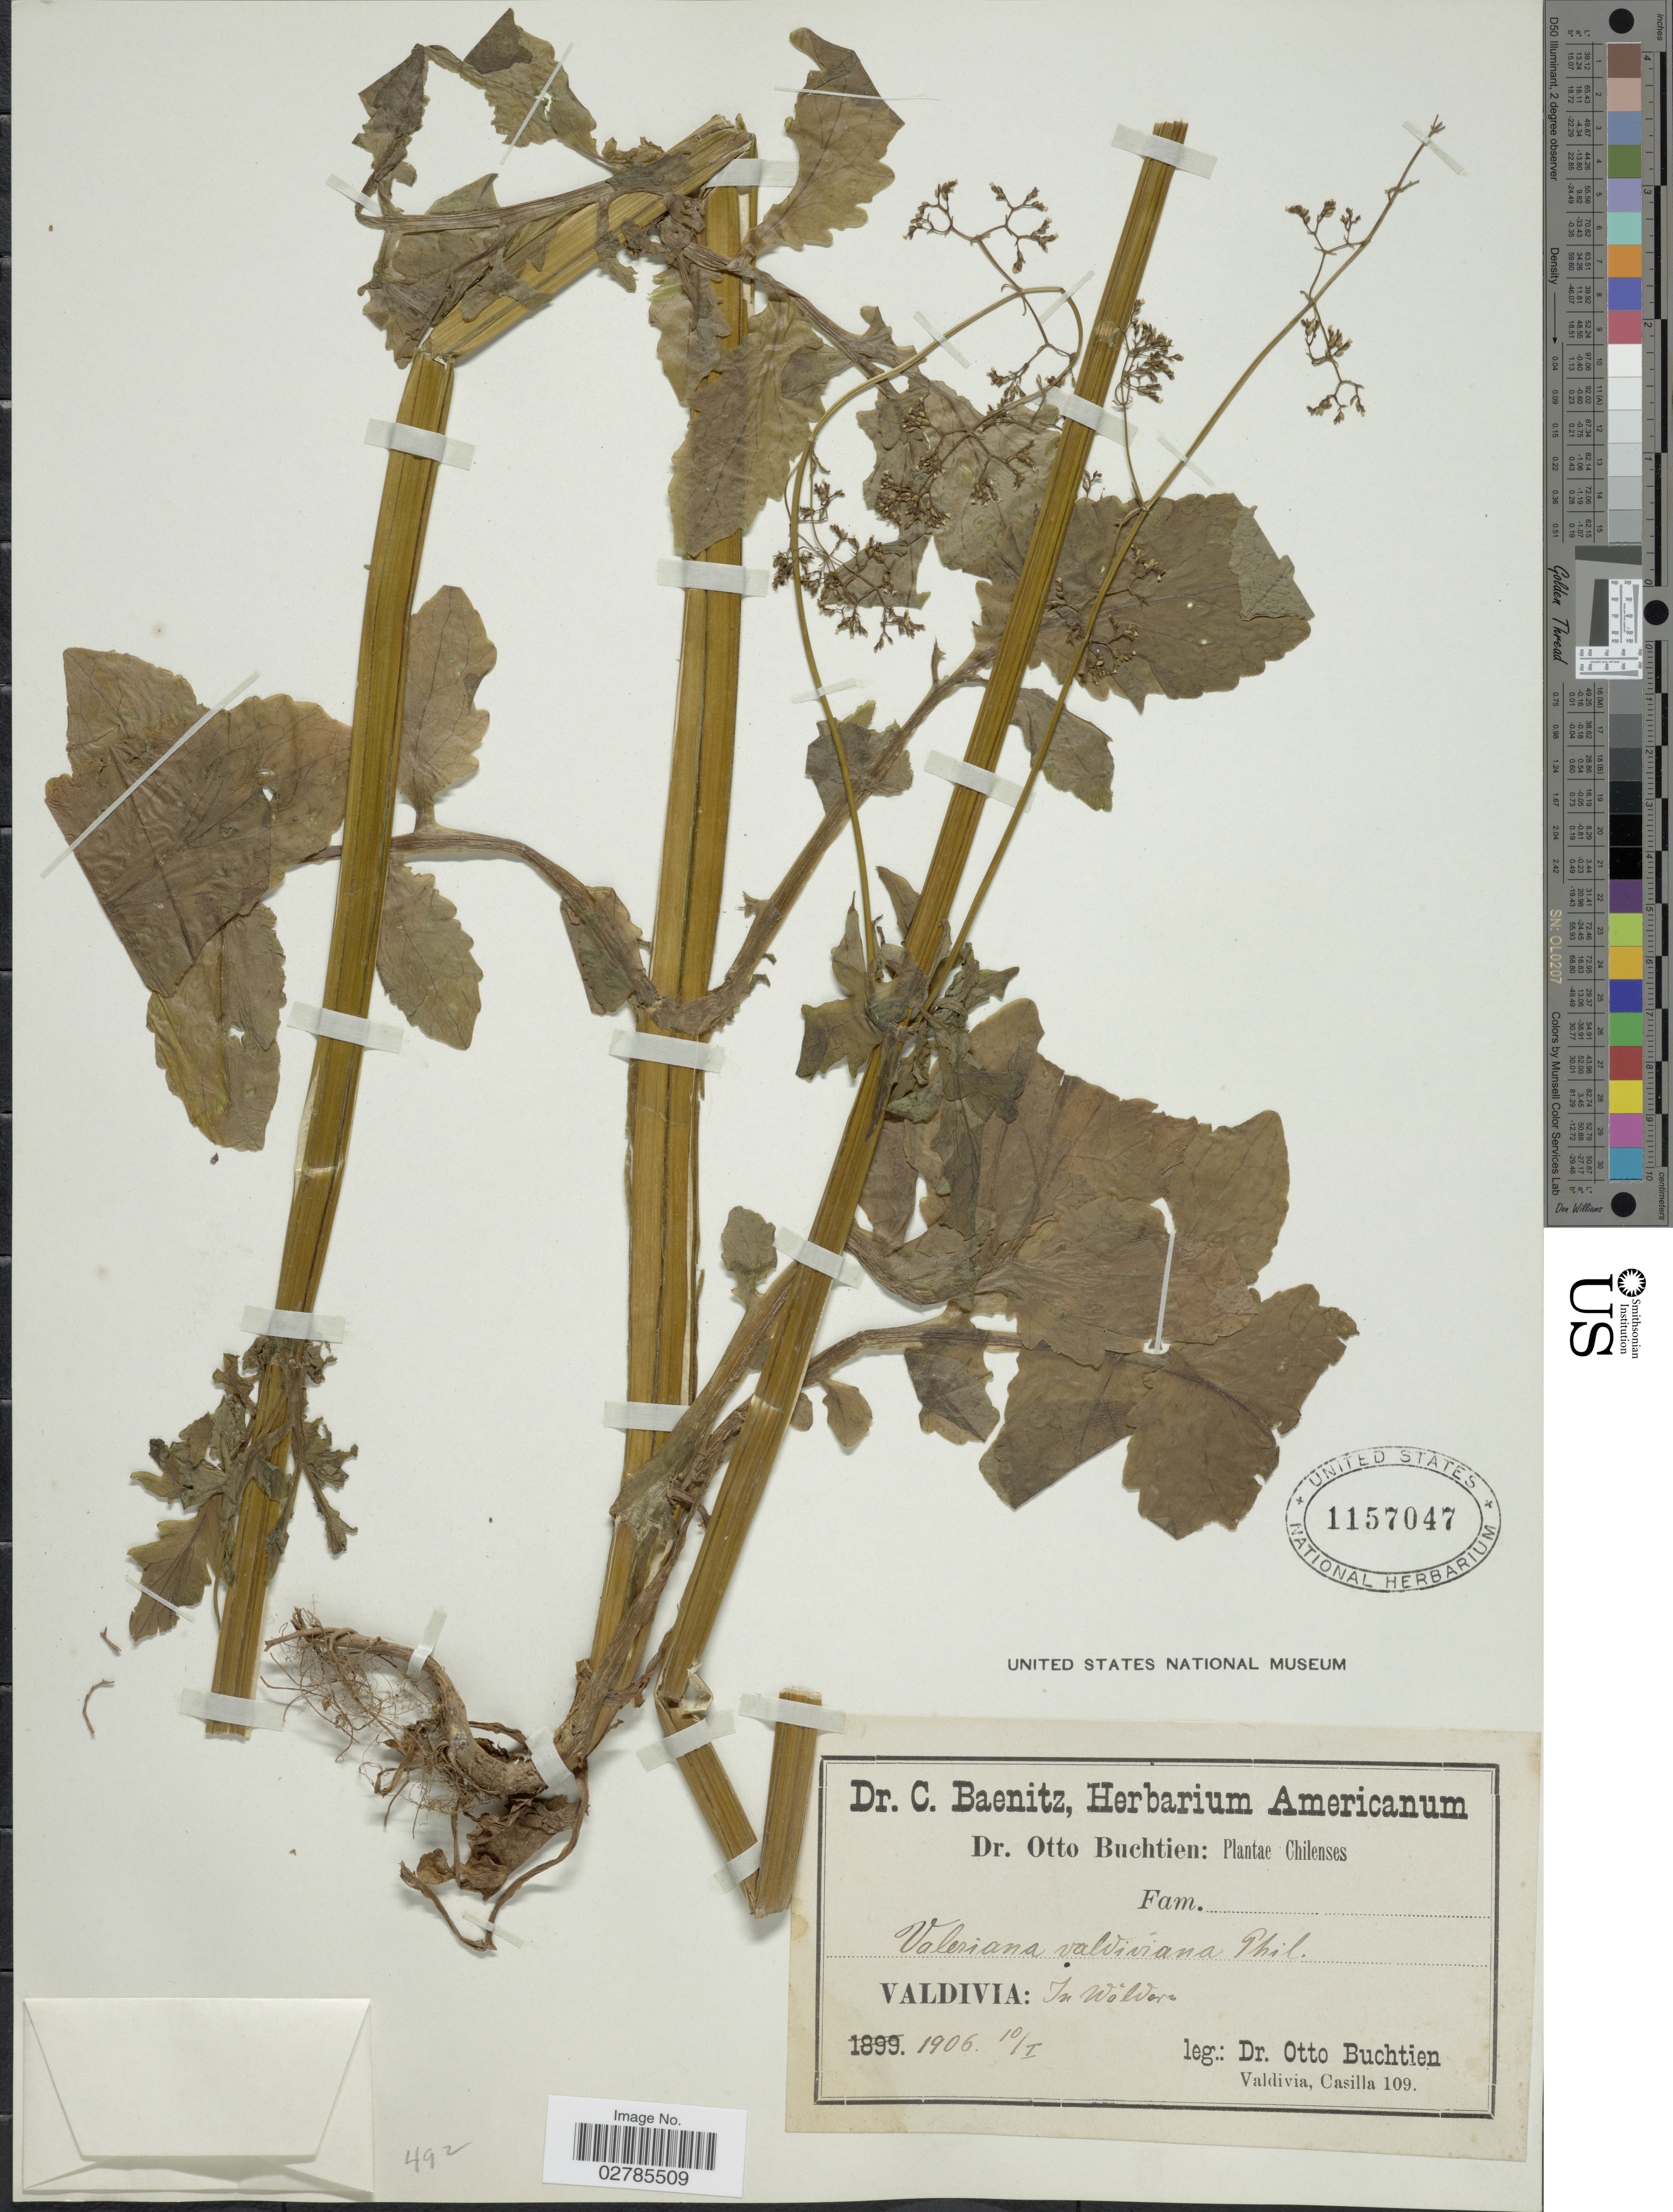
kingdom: Plantae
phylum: Tracheophyta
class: Magnoliopsida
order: Dipsacales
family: Caprifoliaceae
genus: Valeriana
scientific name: Valeriana valdiviana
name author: Phil.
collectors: O. Buchtien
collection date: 1906-01-10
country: Chile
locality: Valdivia: In Walden.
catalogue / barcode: US 1157047